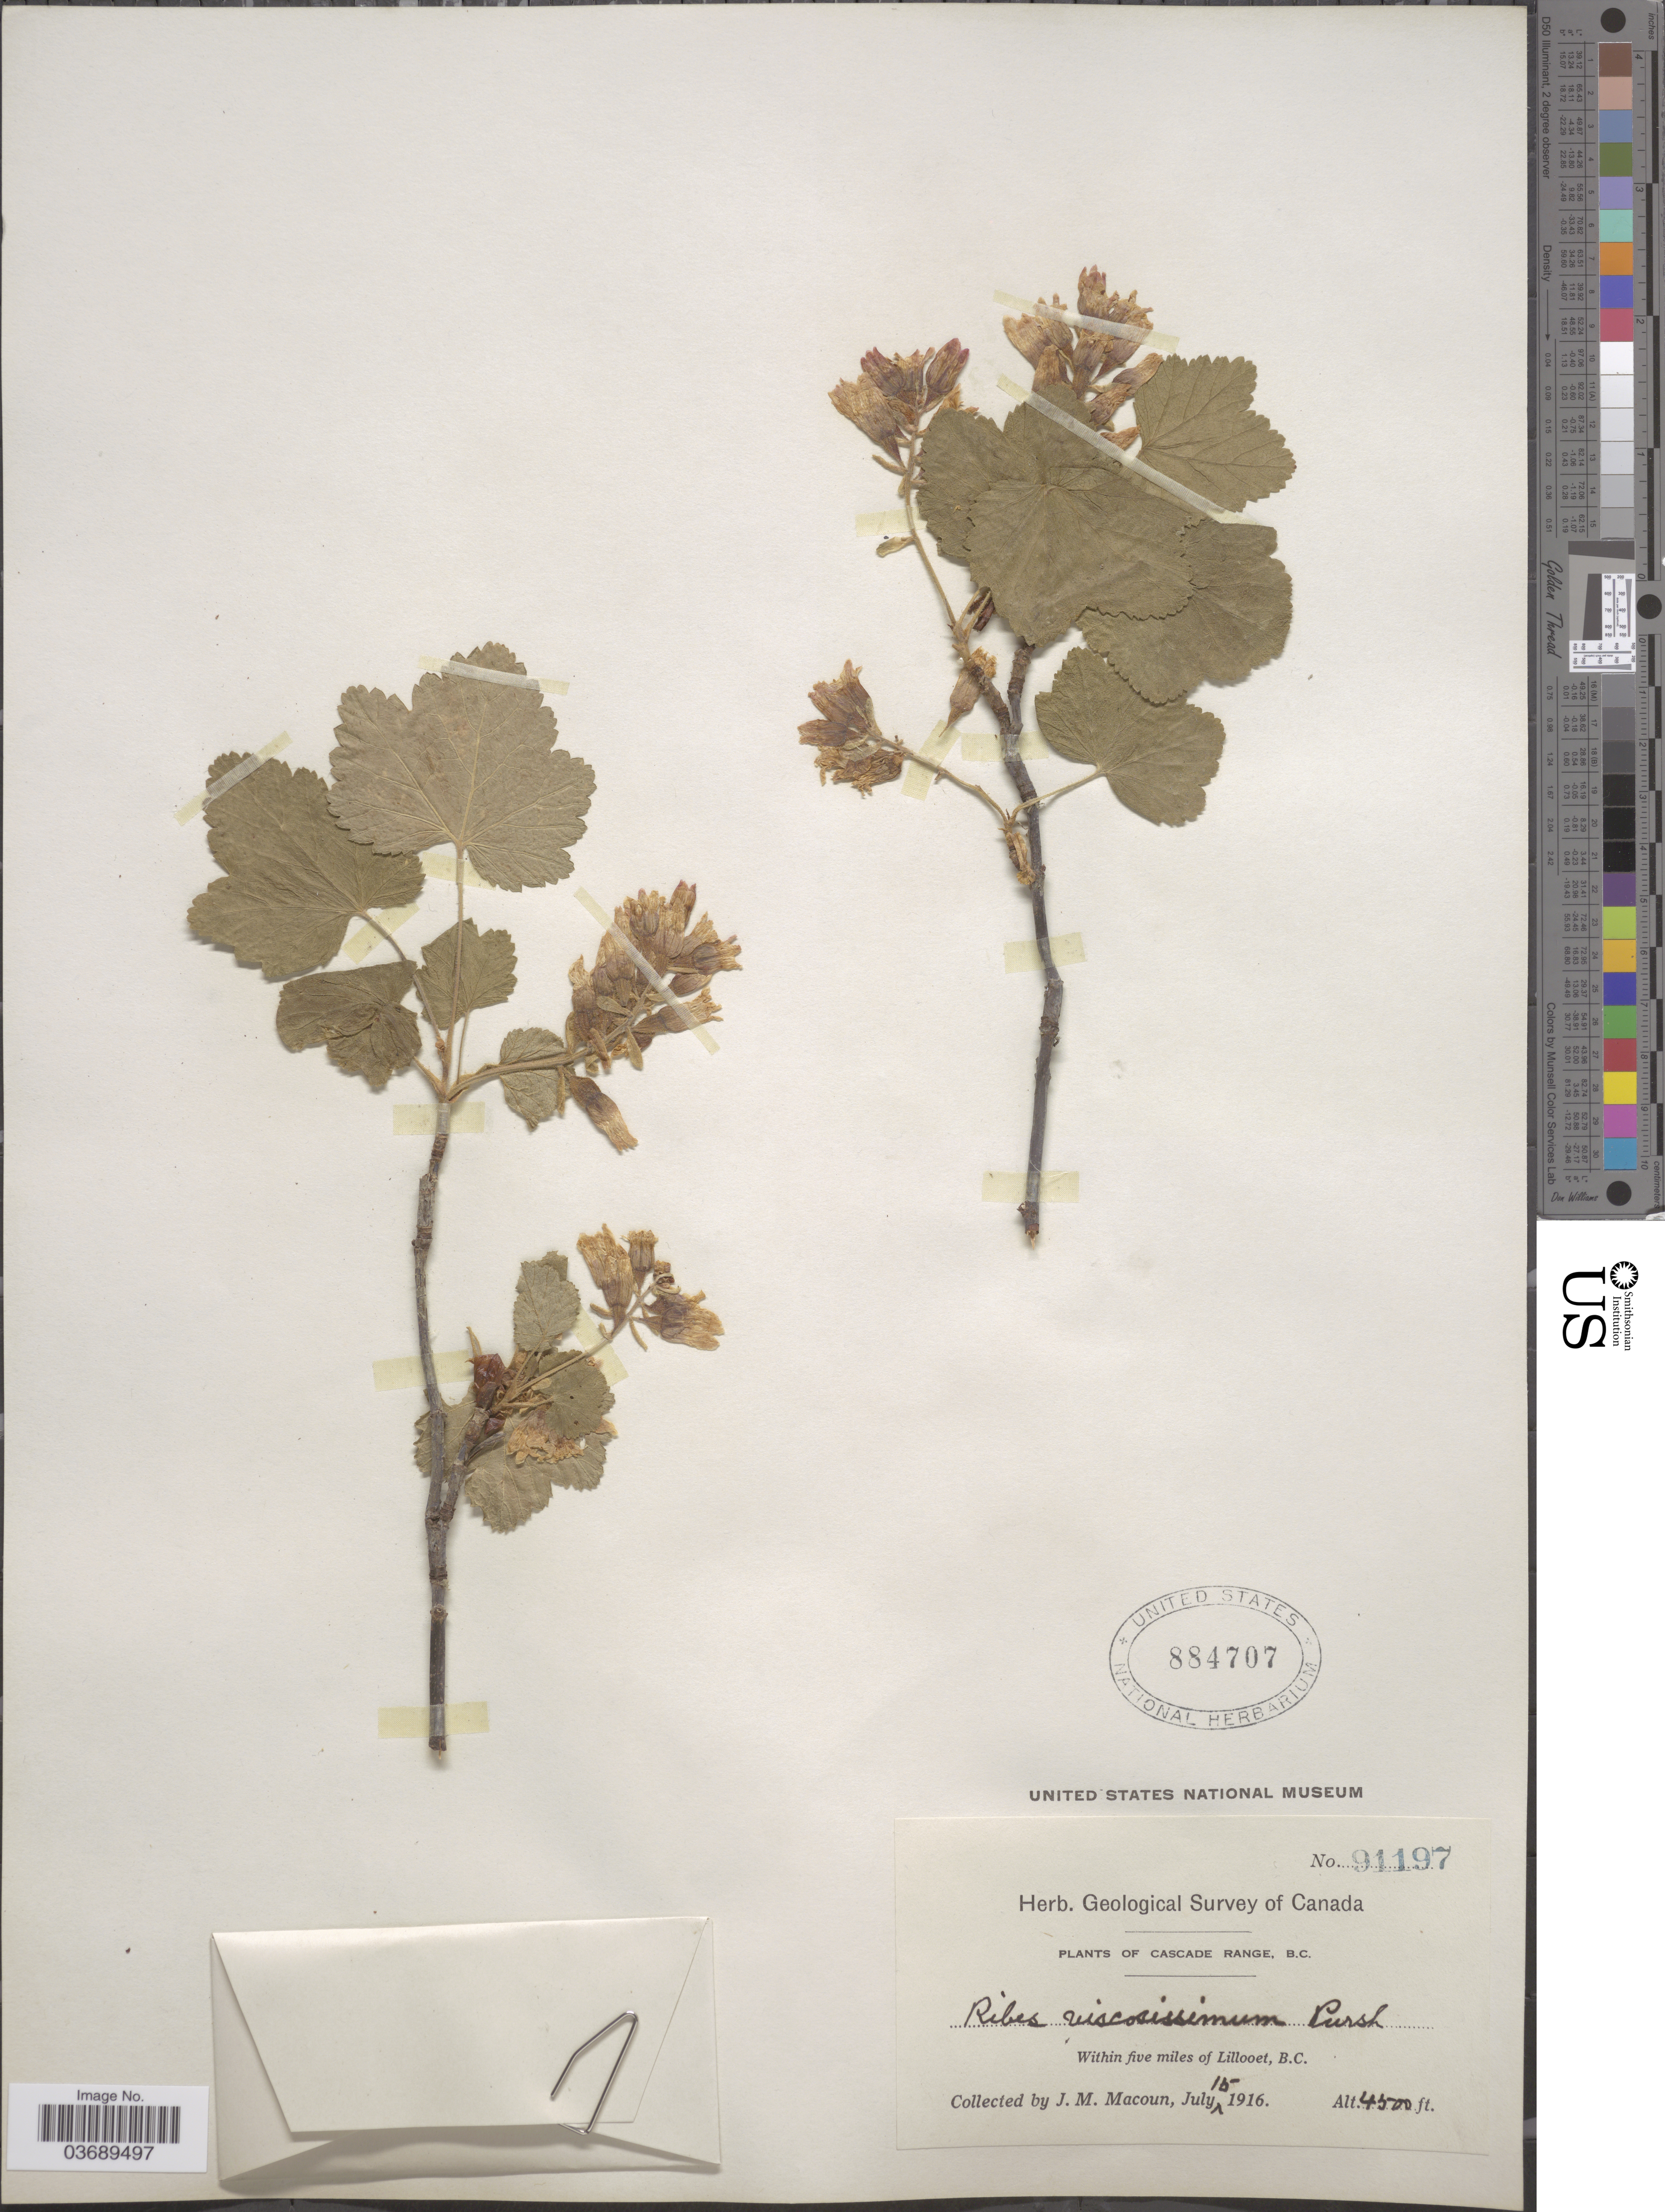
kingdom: Plantae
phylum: Tracheophyta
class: Magnoliopsida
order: Saxifragales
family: Grossulariaceae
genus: Ribes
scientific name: Ribes viscosissimum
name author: Pursh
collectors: J. M. Macoun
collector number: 91197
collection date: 1916-07-15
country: Canada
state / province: British Columbia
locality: Cascade Range. Within five miles of Lillooet, B.C.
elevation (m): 1372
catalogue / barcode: US 884707